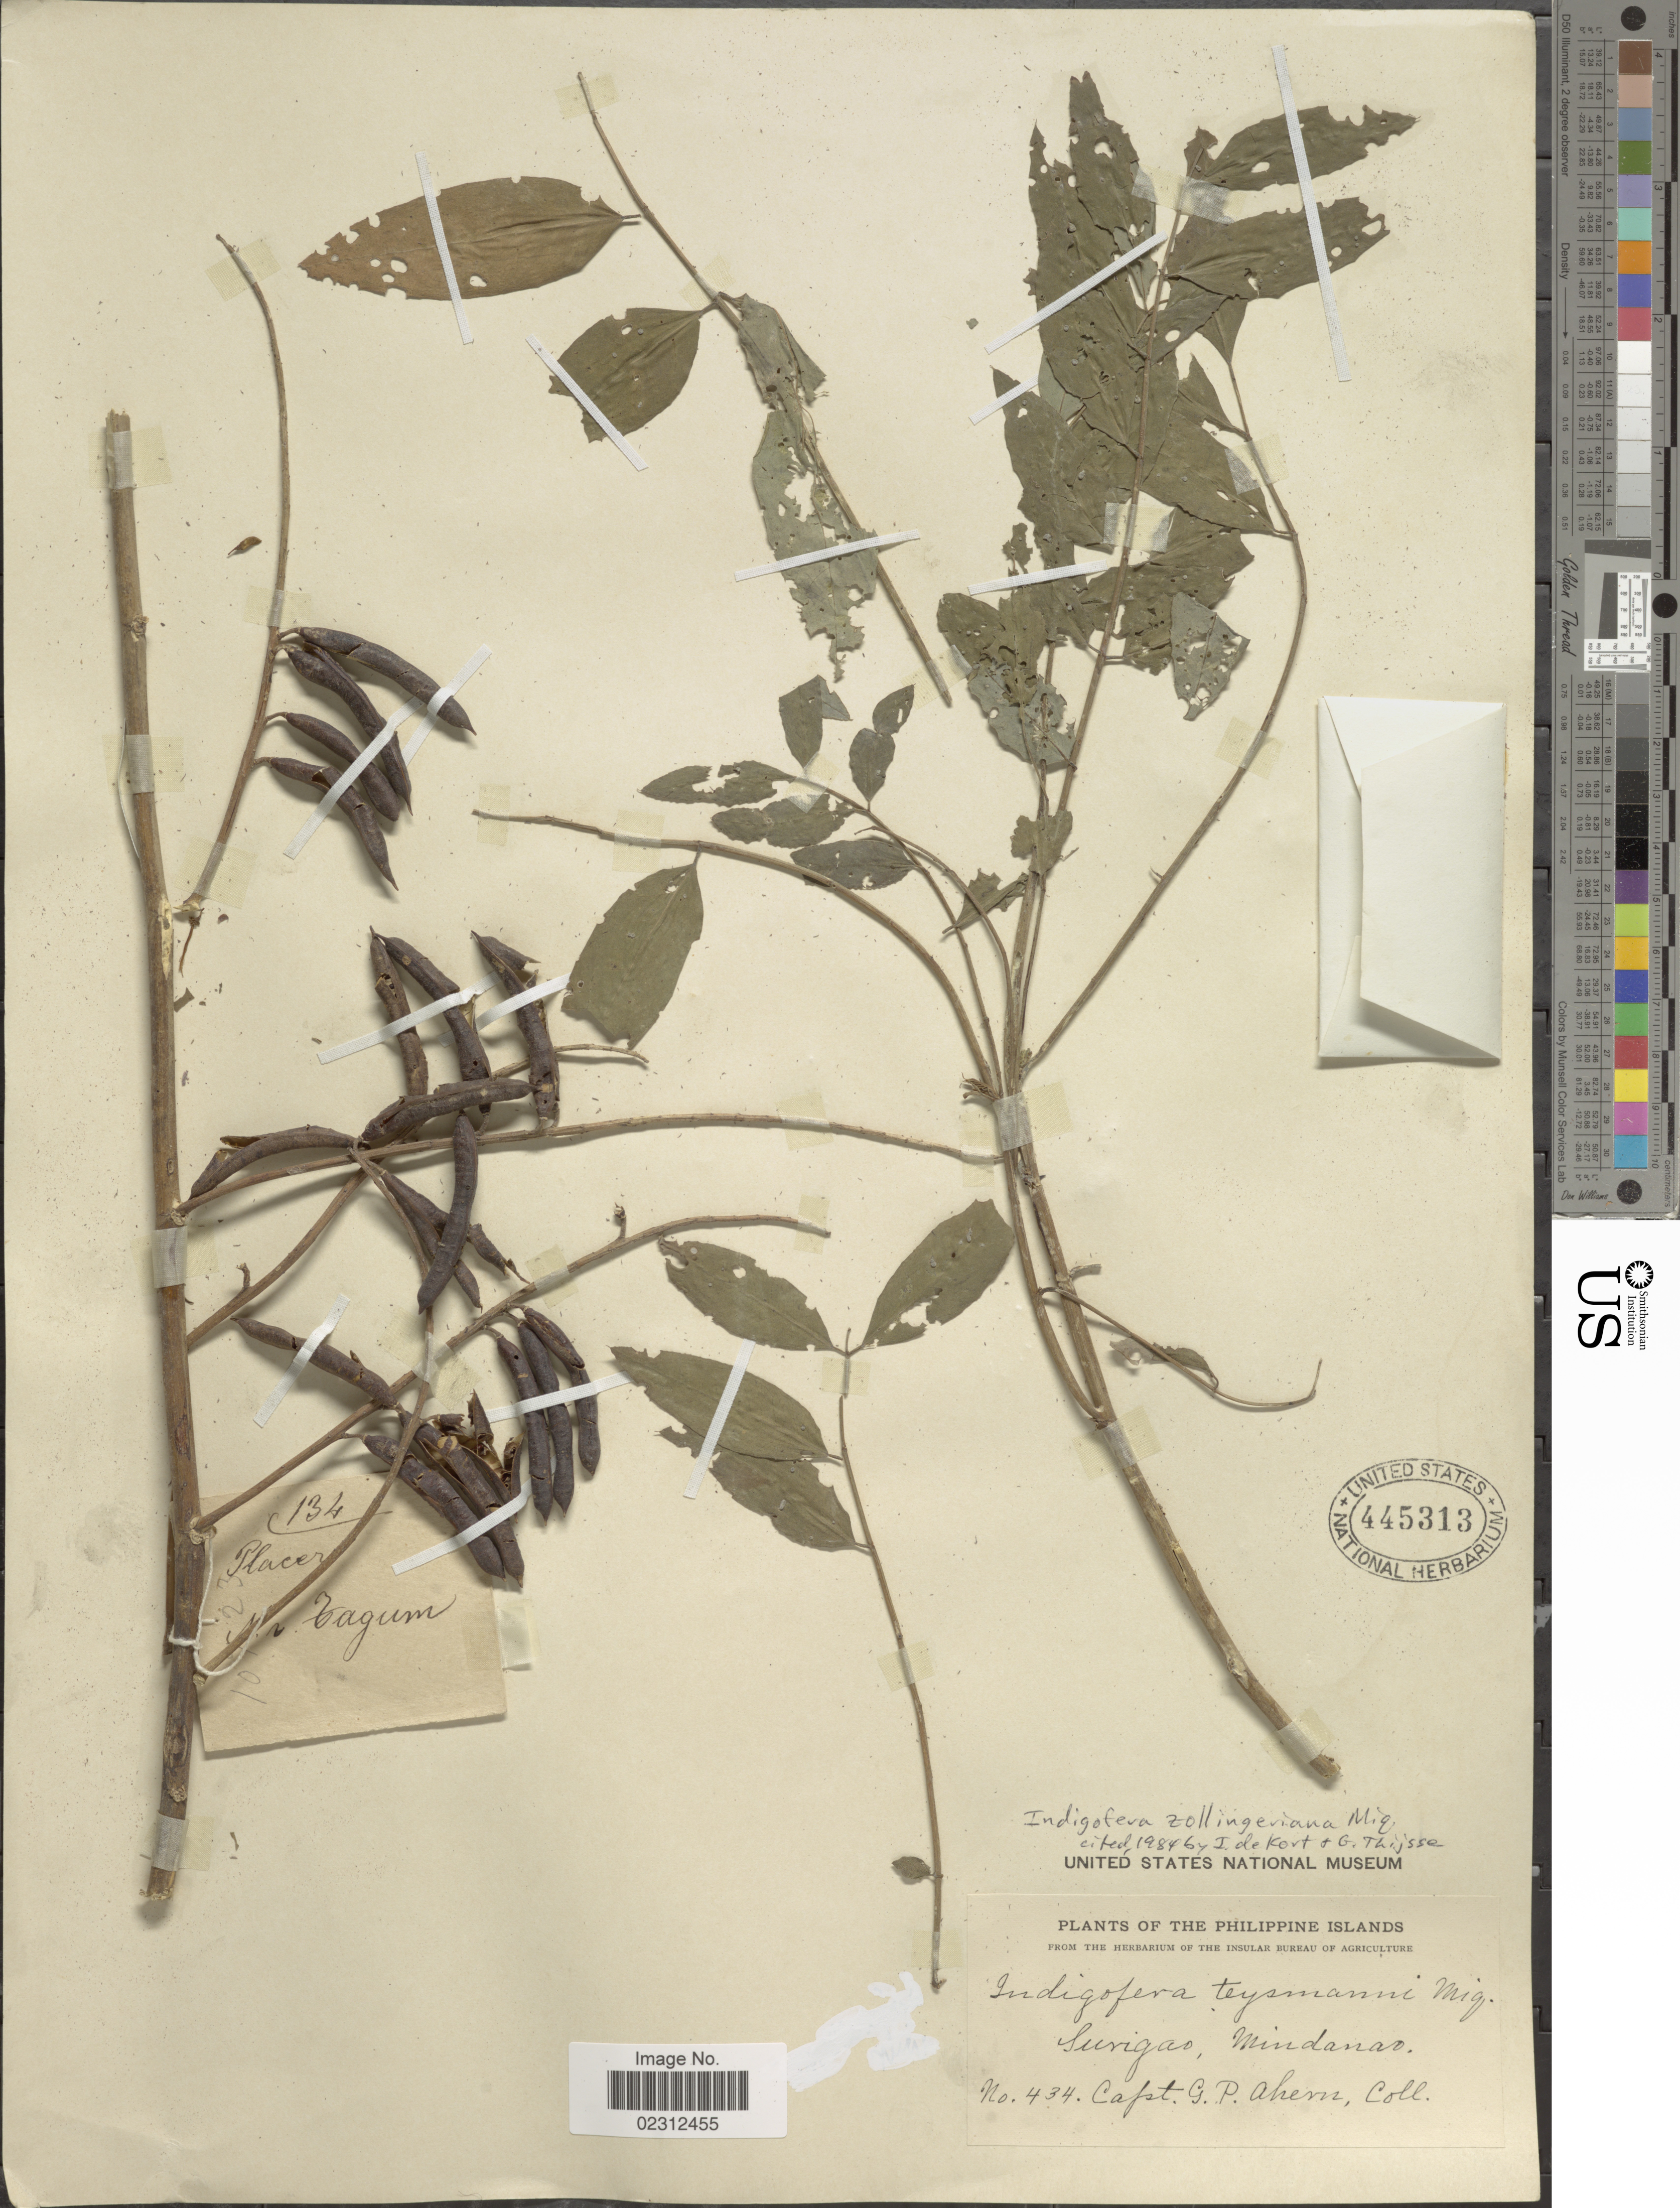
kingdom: Plantae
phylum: Tracheophyta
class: Magnoliopsida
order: Fabales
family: Fabaceae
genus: Indigofera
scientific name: Indigofera zollingeriana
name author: Miq.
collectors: G. Ahern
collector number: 434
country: Philippines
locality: Surigao, Mindanao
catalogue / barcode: US 445313